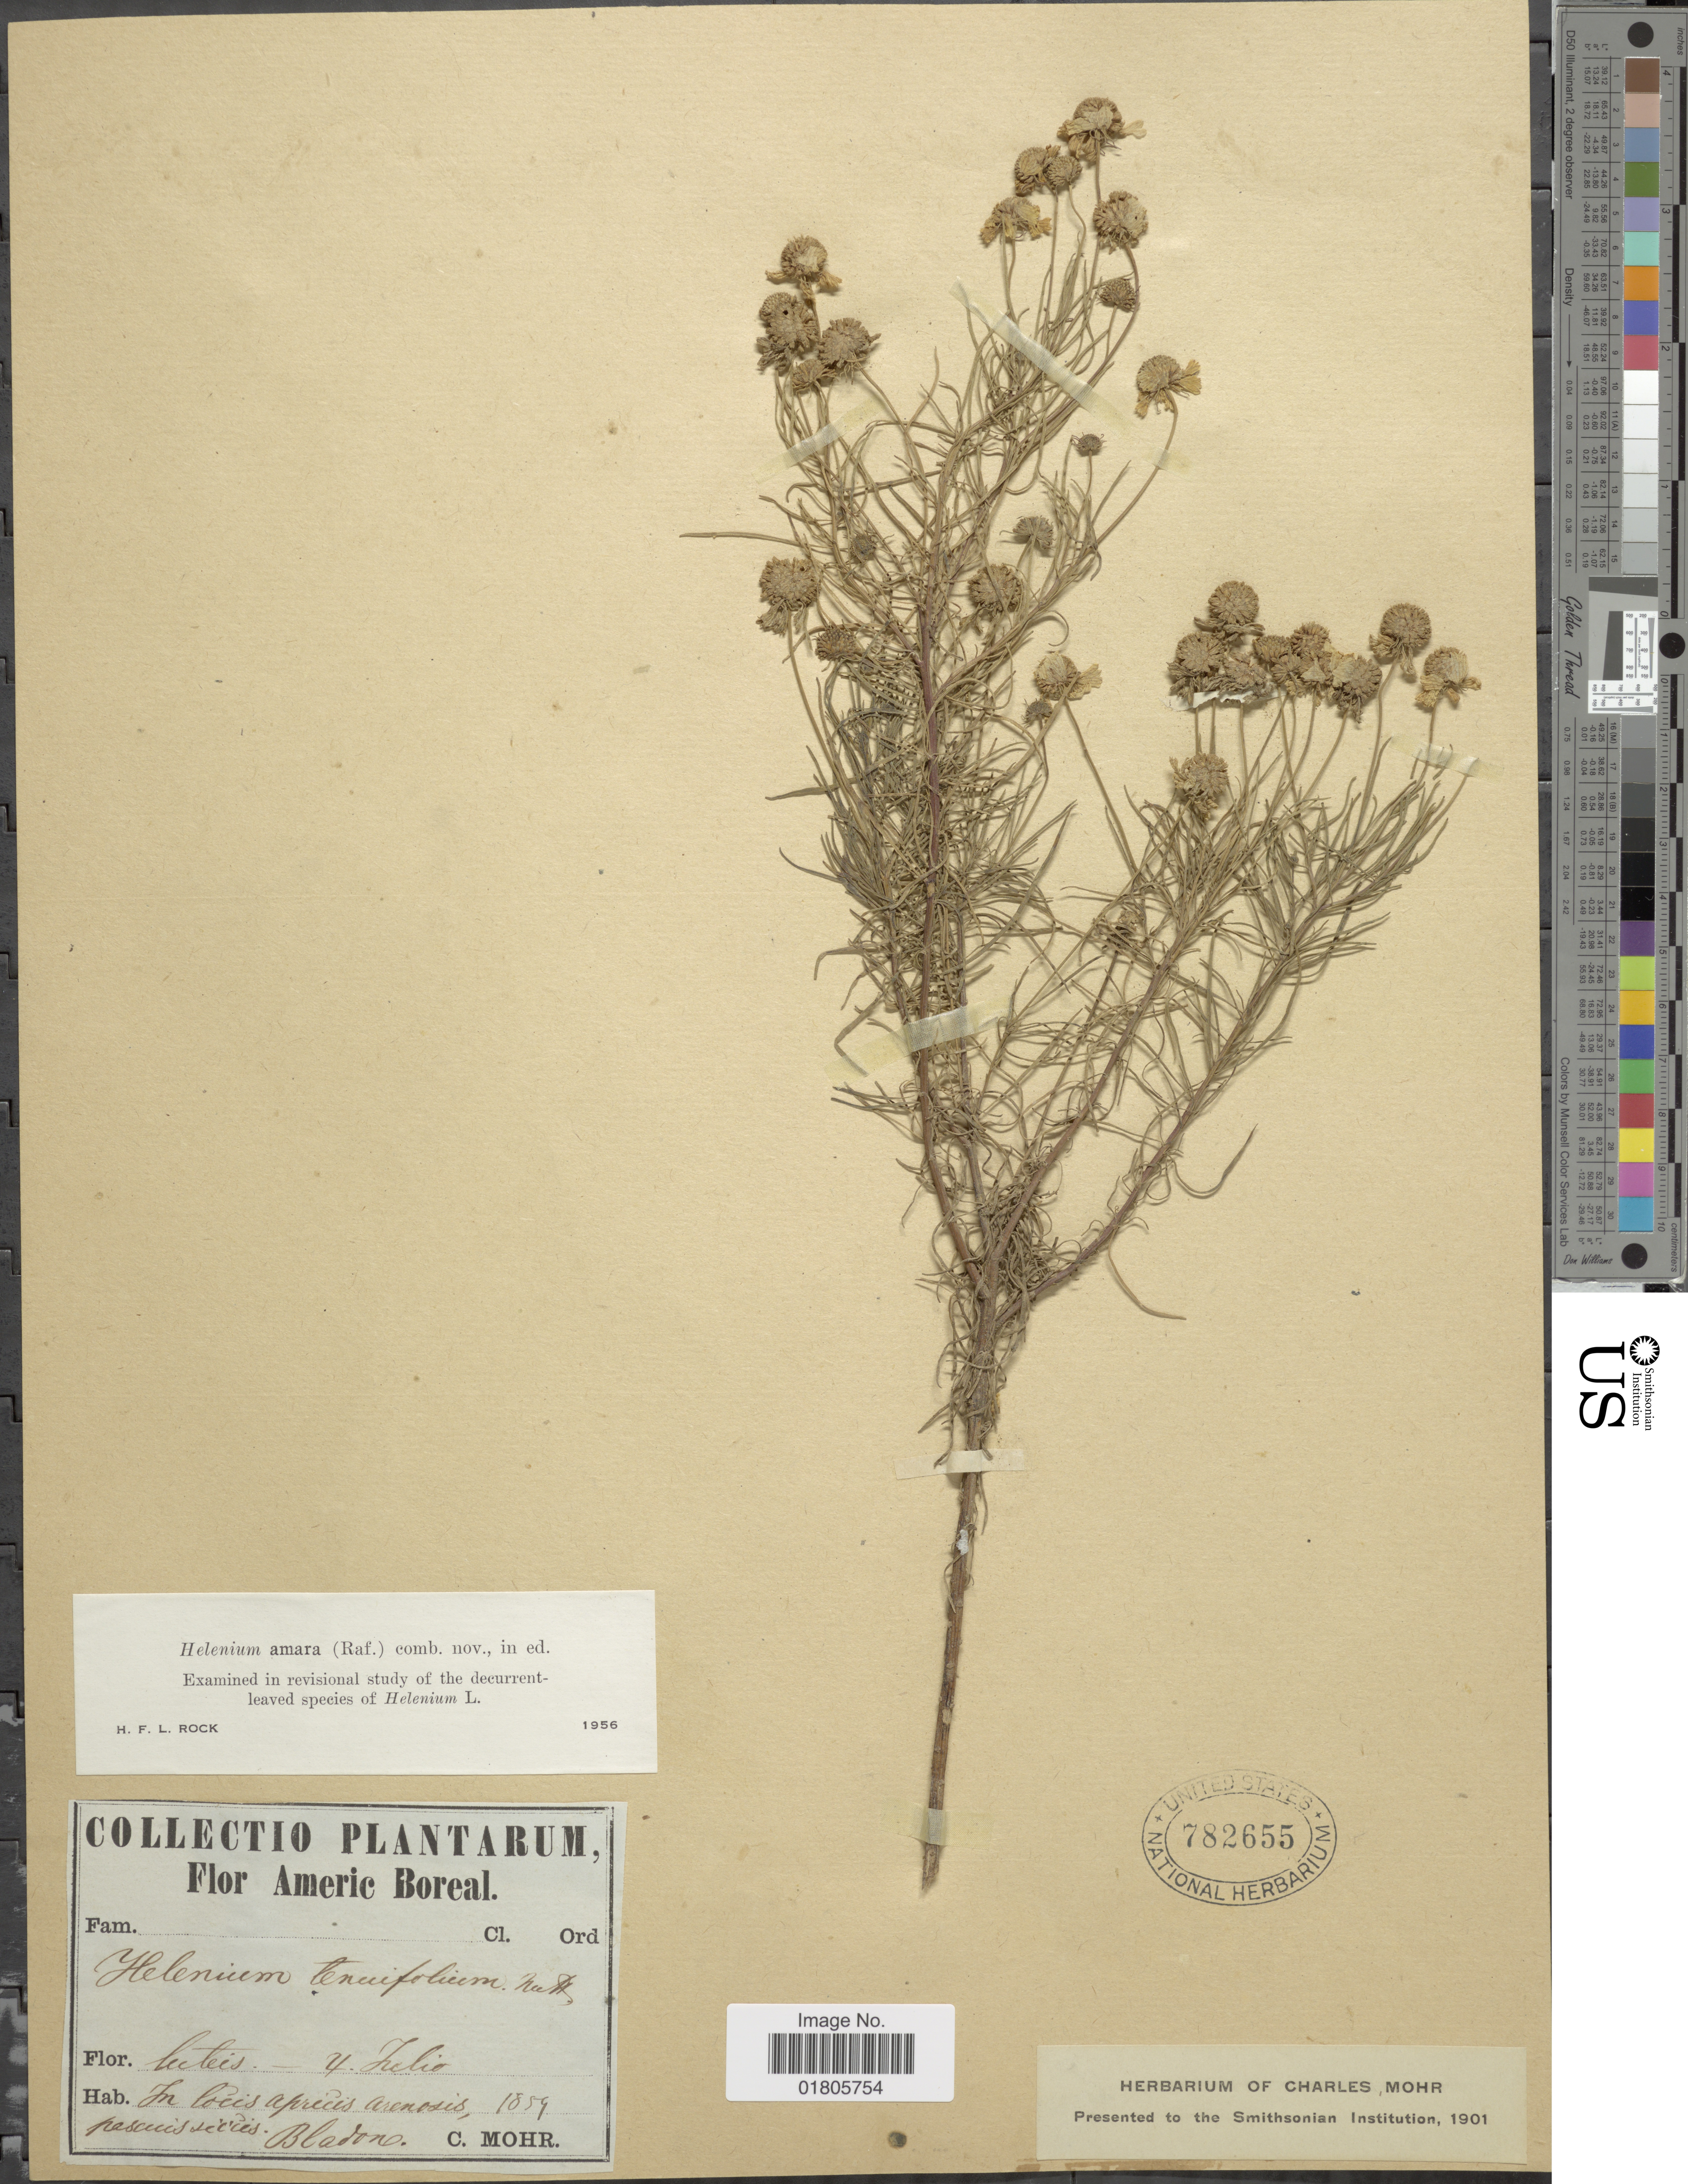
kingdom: Plantae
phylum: Tracheophyta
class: Magnoliopsida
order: Asterales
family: Asteraceae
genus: Helenium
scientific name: Helenium amarum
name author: (Raf.) H. Rock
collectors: Mohr, C. T. (herbarium)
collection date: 1859-07-04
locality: Bladono [unsure placement] [interpreted]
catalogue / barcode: US 782655